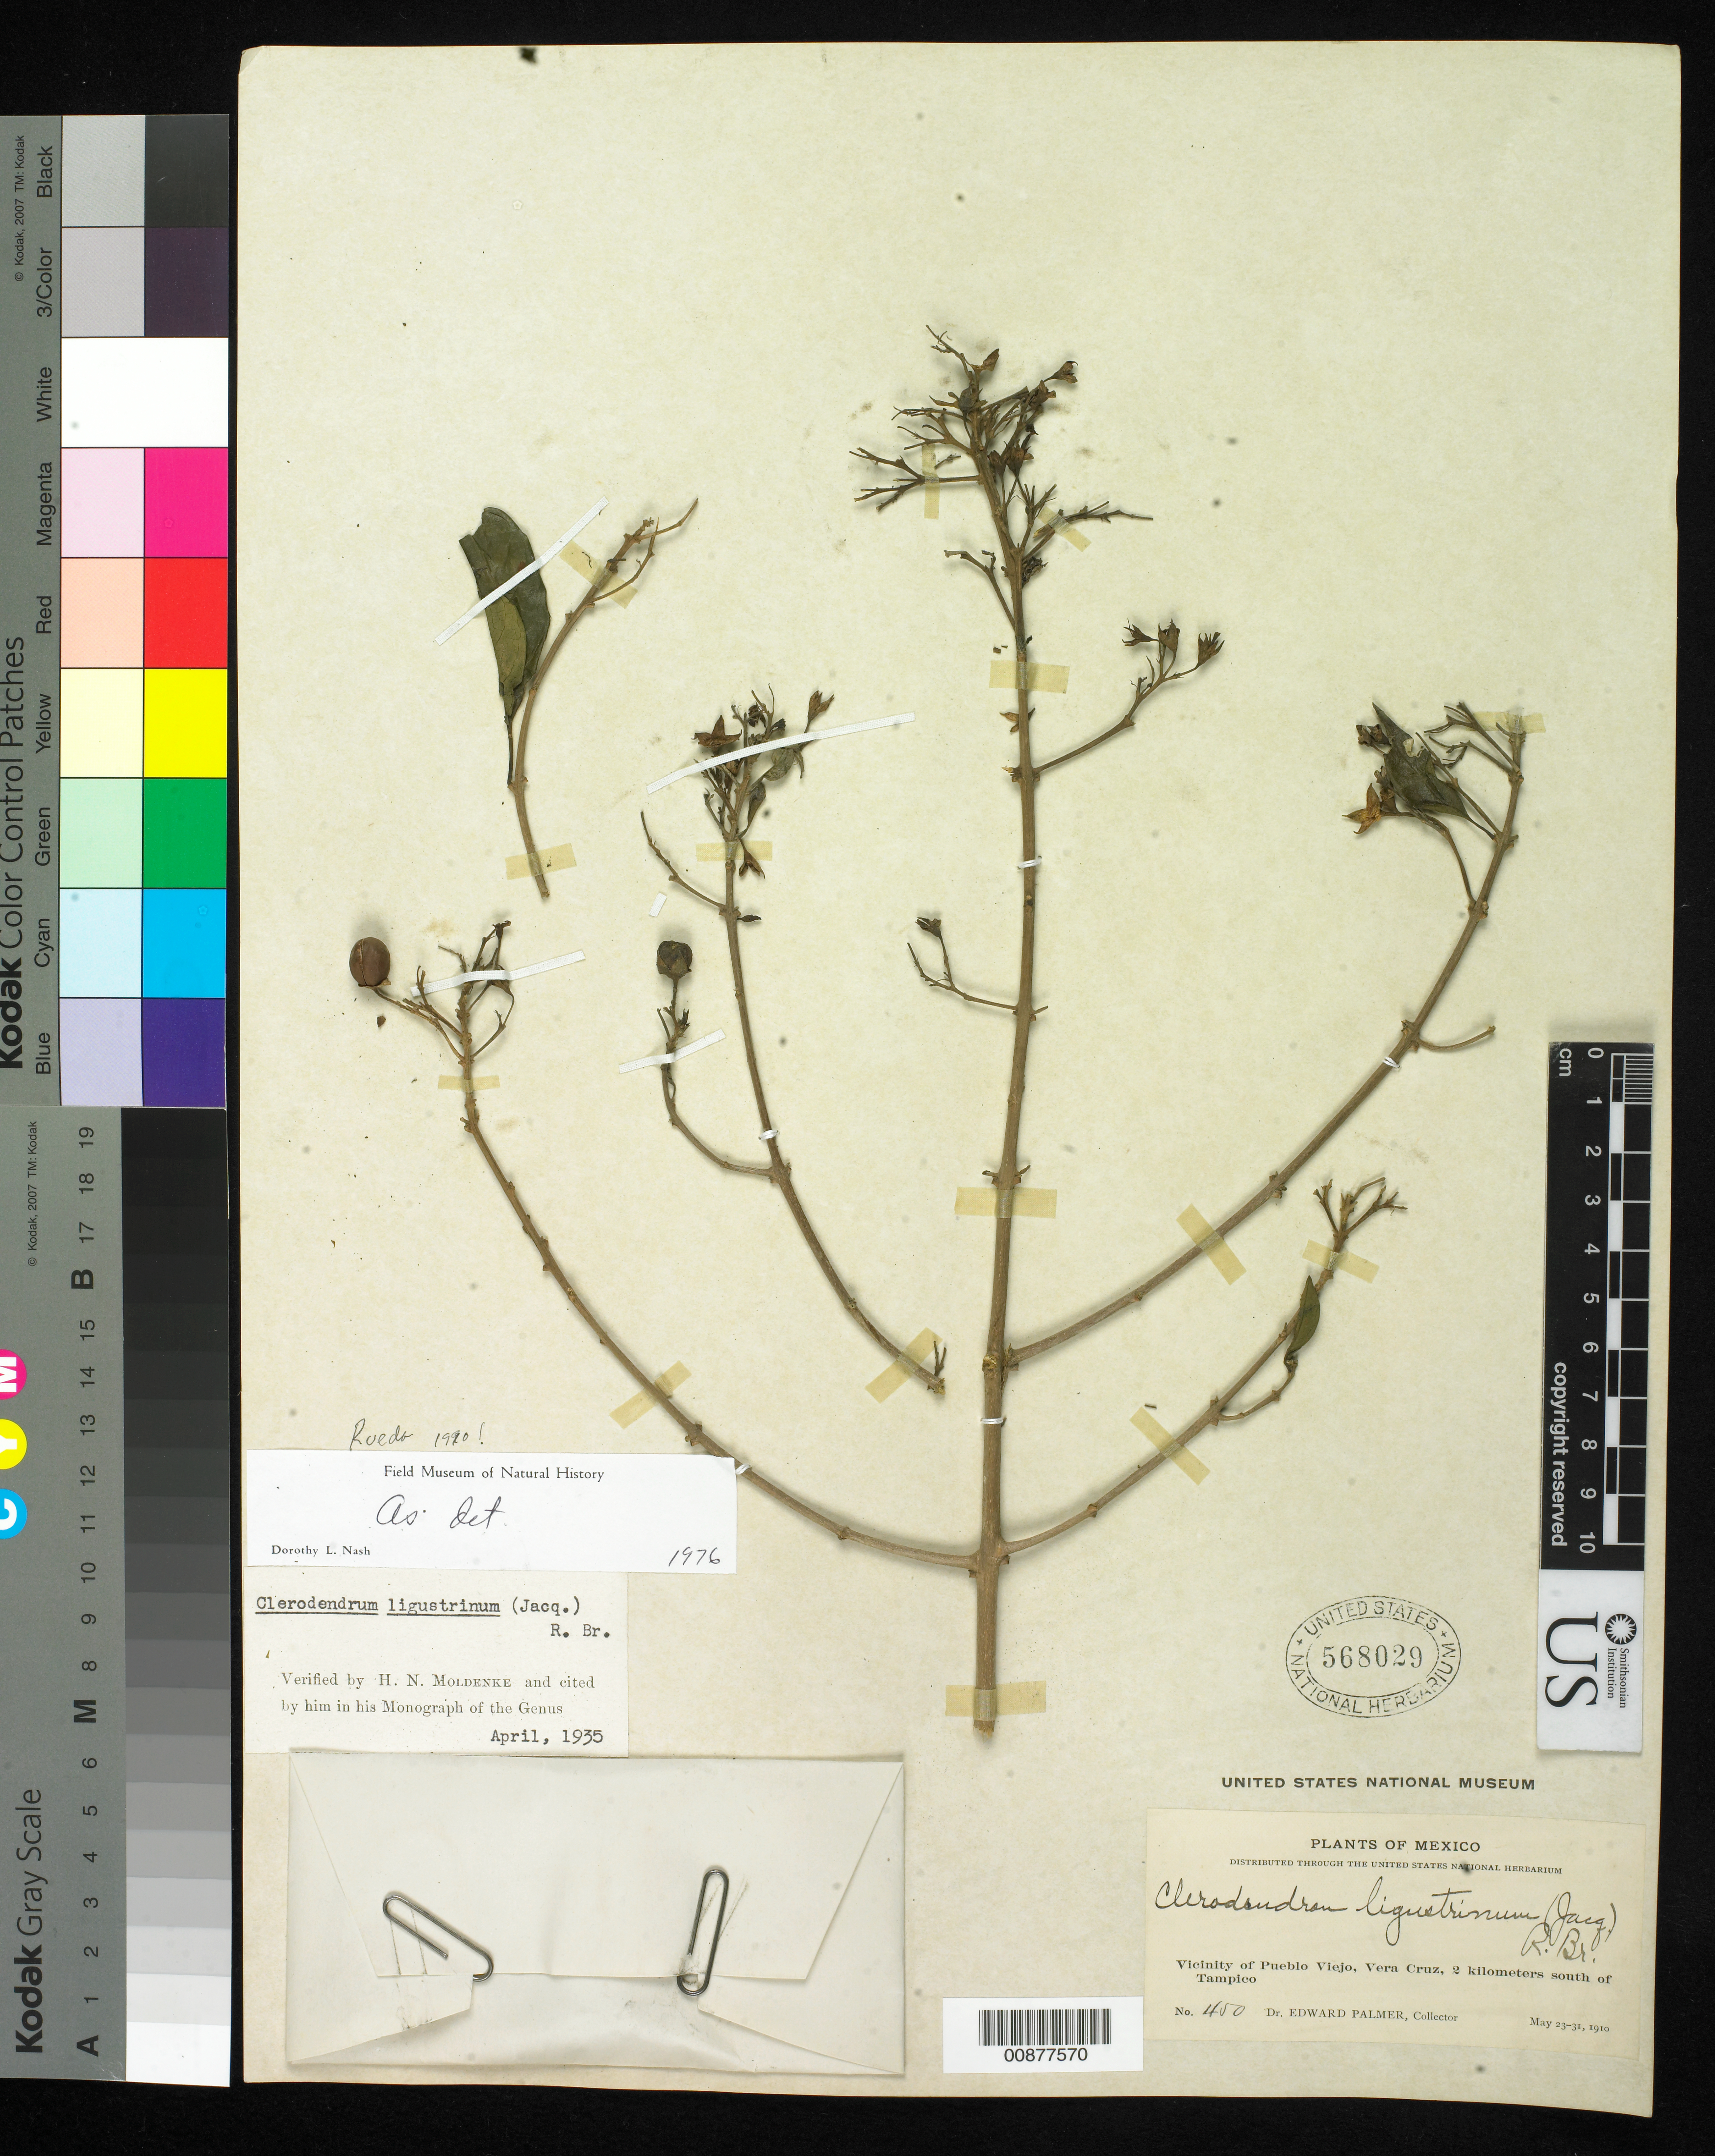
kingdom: Plantae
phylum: Tracheophyta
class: Magnoliopsida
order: Lamiales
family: Lamiaceae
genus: Clerodendrum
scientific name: Clerodendrum ligustrinum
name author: (Jacq.) R. Br.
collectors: E. Palmer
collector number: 450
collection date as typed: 23 May 1910 to 31 May 1910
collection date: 1910-05-23/1910-05-31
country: Mexico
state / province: Veracruz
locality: Vicinity of Pueblo Viejo, Veracruz, 2 kilometers south of Tampico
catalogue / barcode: US 568029